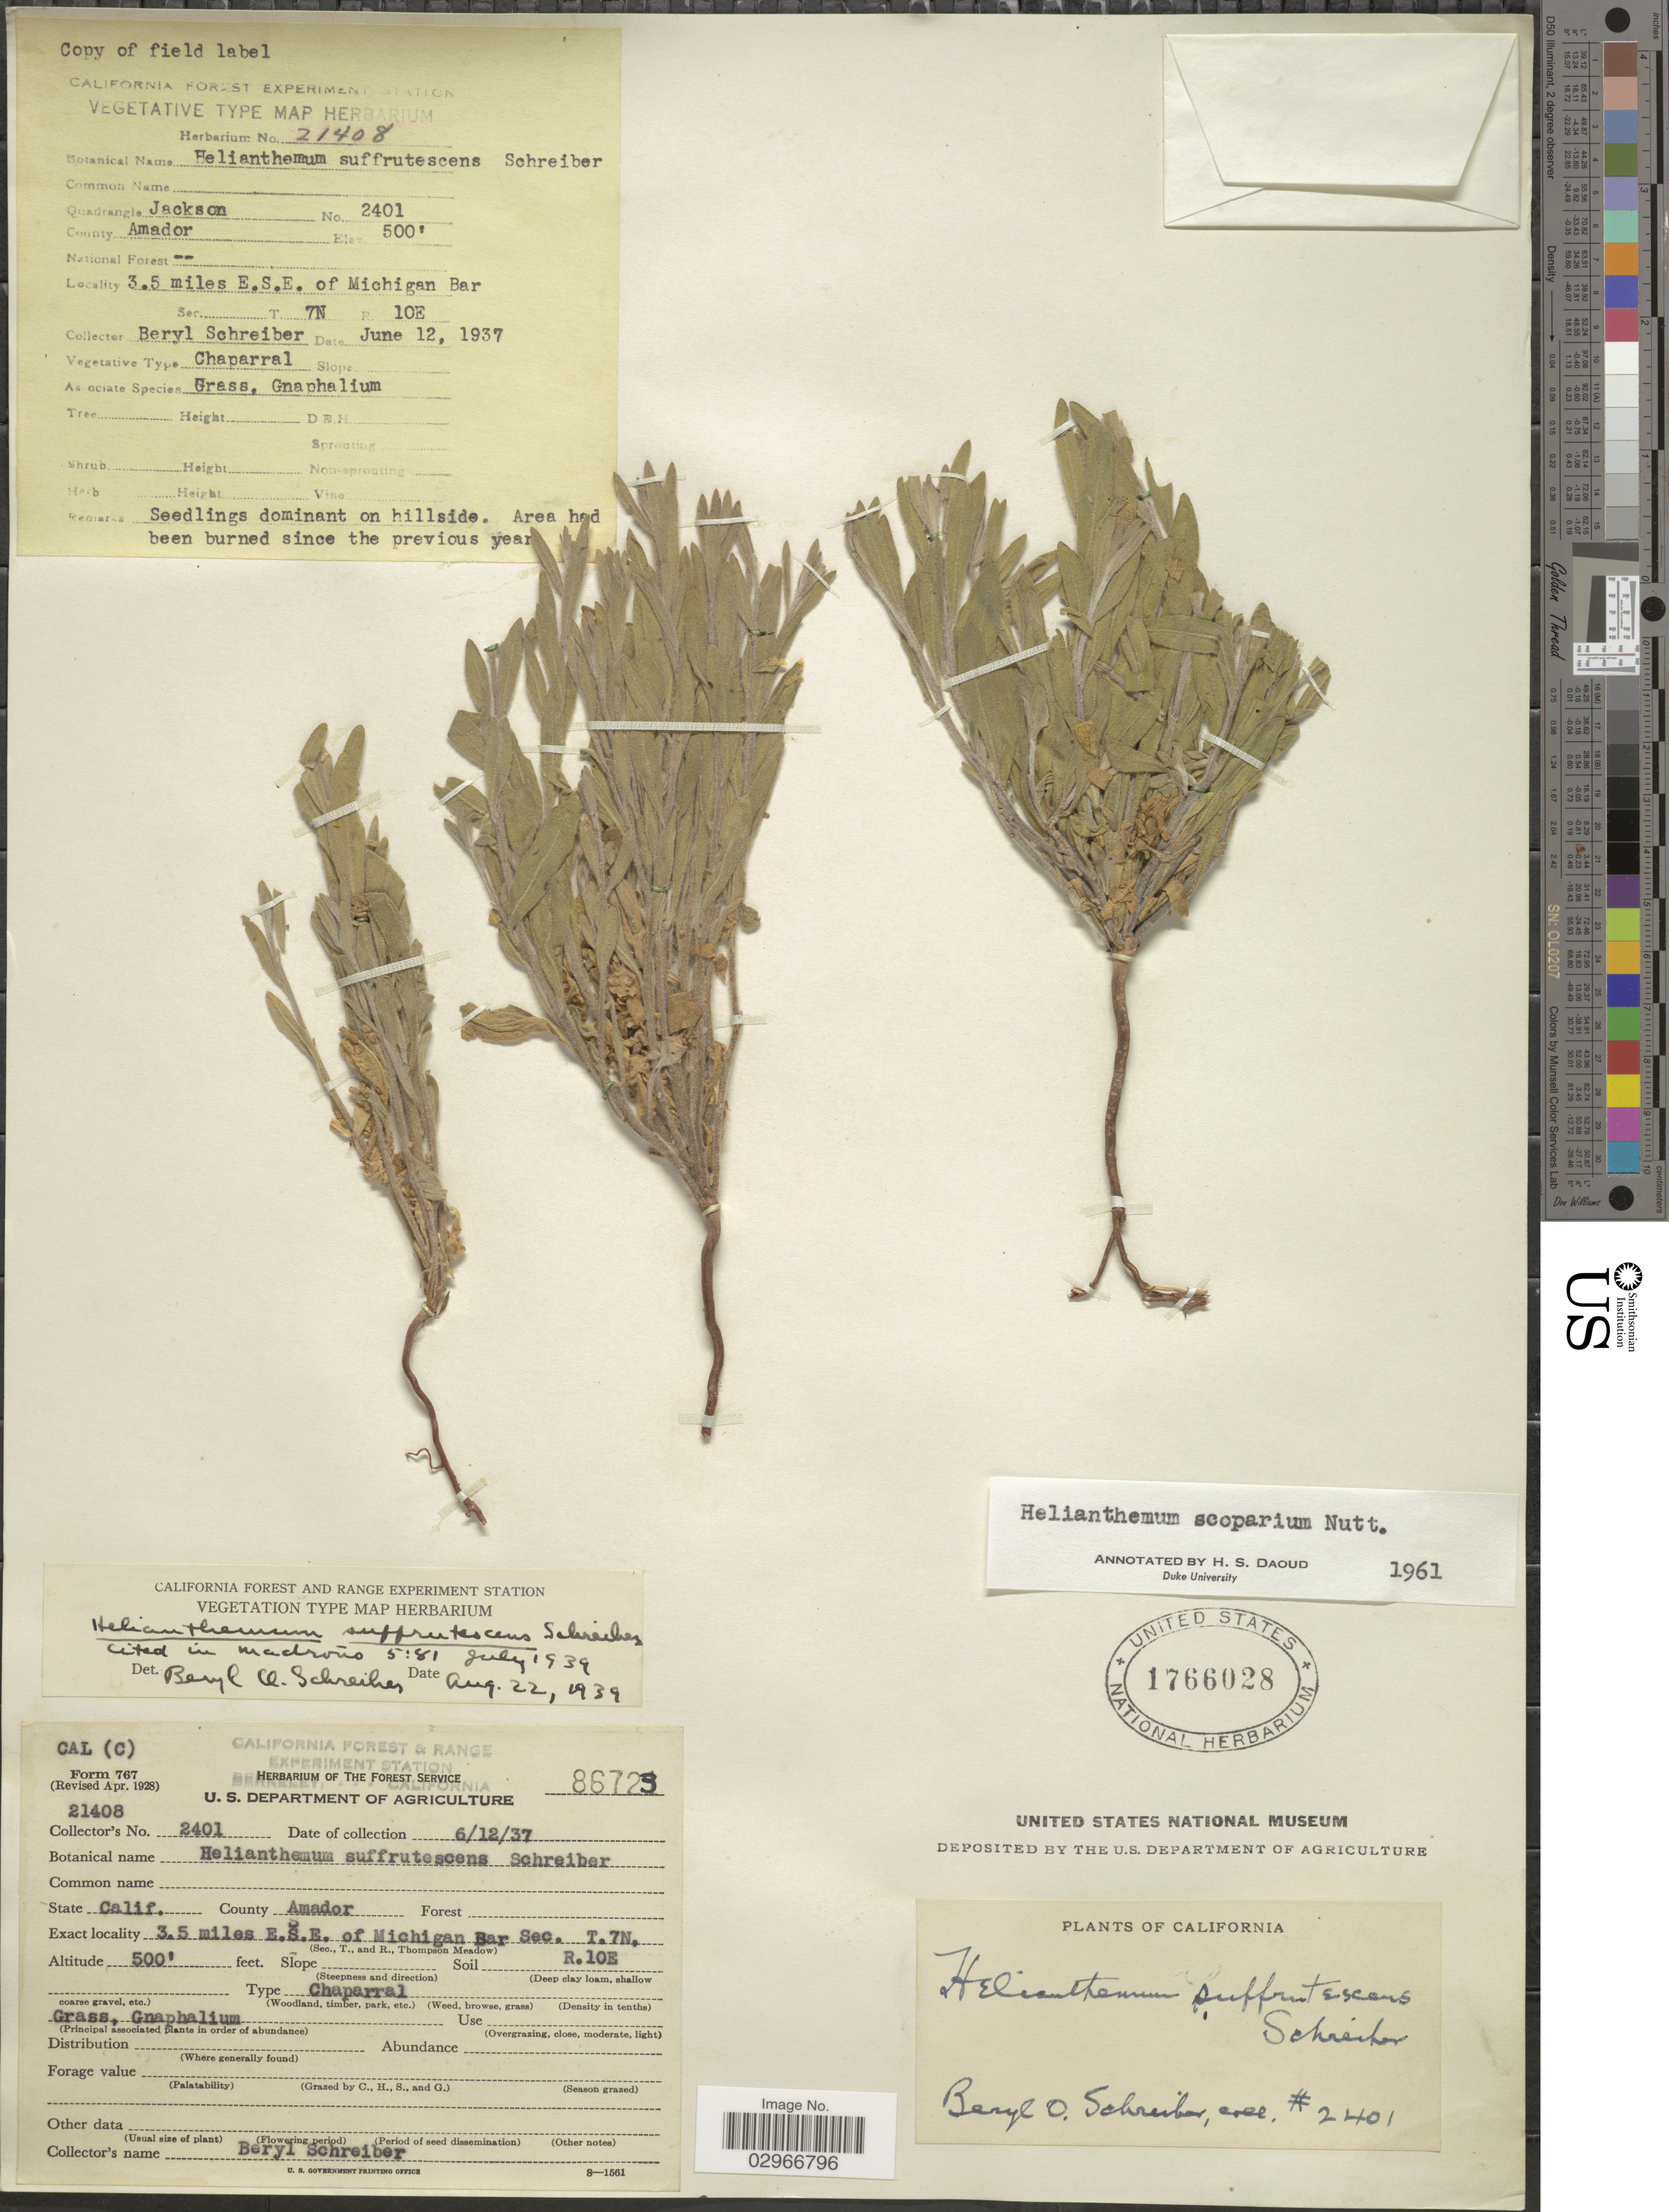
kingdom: Plantae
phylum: Tracheophyta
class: Magnoliopsida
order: Malvales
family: Cistaceae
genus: Helianthemum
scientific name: Helianthemum scoparium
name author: Nutt. ex Torr. & A. Gray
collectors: B. O. Schreiber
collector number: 2401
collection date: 1937-06-12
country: United States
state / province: California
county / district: Amador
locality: Quadrangle Jackson, County Amador. 3.5 miles E.S.E. of Michigan Bar, T.7N, R.10E.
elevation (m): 152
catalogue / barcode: US 1766028